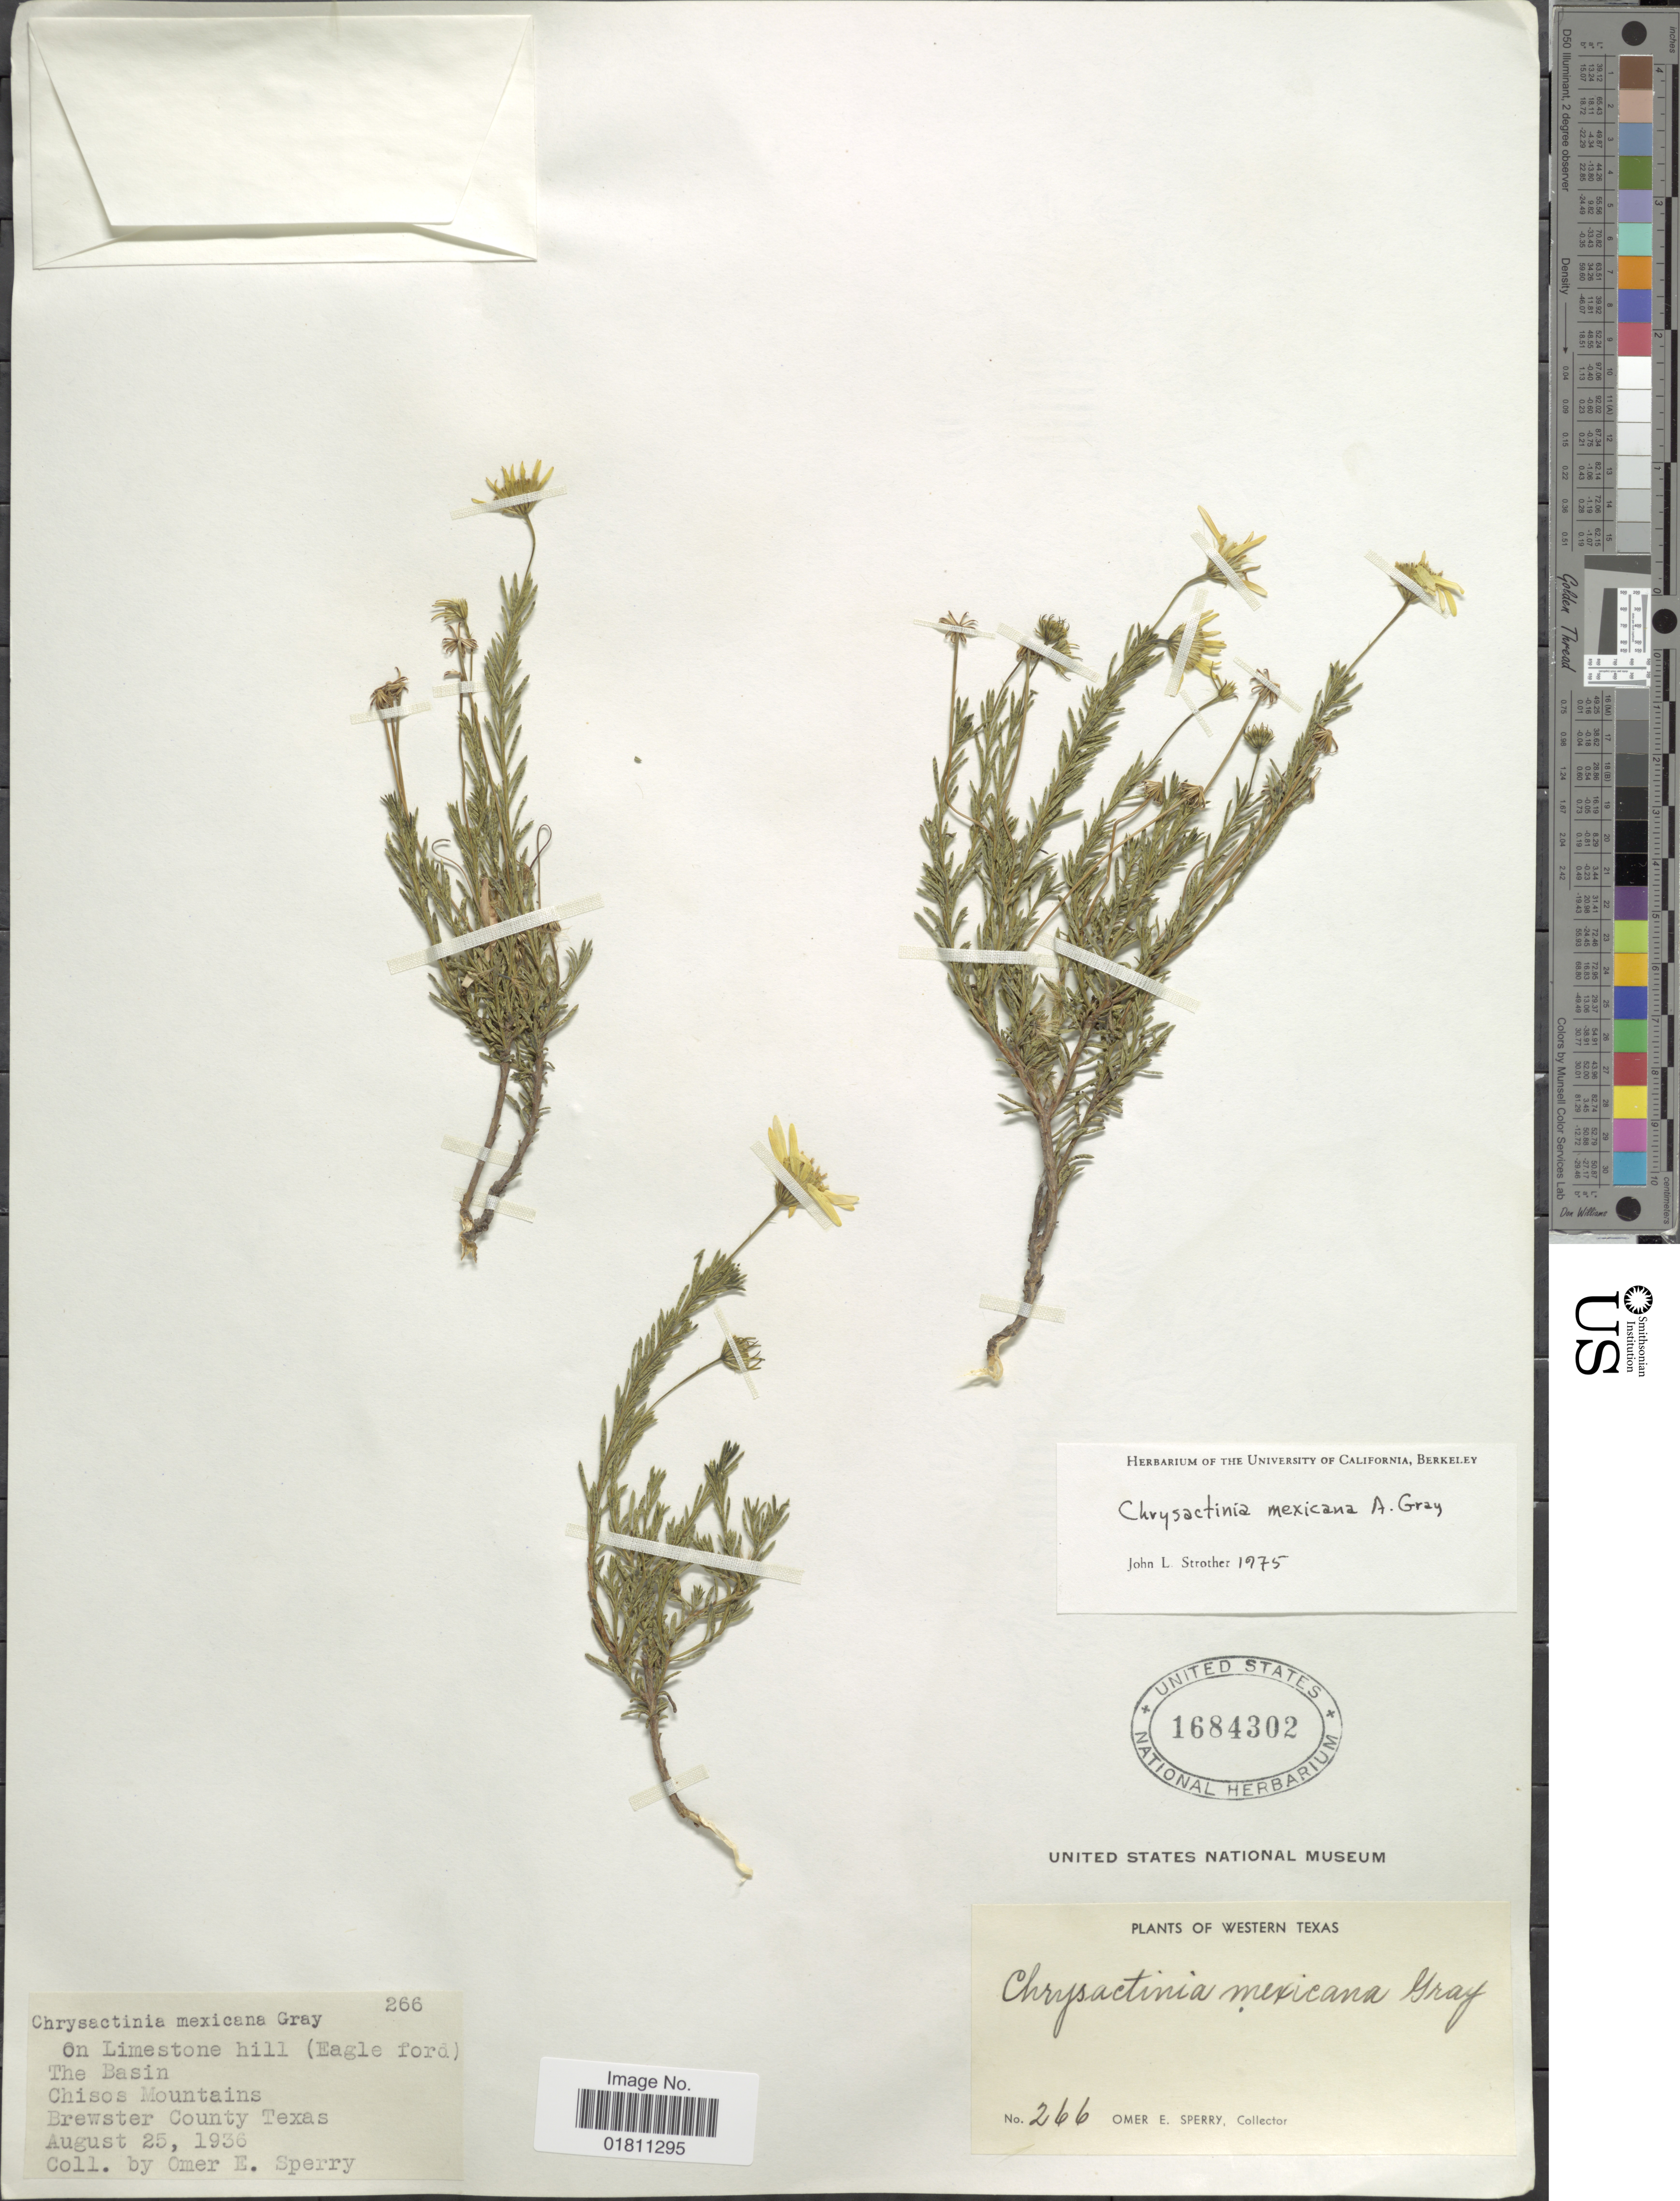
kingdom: Plantae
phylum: Tracheophyta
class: Magnoliopsida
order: Asterales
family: Asteraceae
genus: Chrysactinia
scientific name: Chrysactinia mexicana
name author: A. Gray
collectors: O. E. Sperry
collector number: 266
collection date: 1936-08-25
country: United States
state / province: Texas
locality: The Basin. Chisos Mountains, Brewster County. Western Texas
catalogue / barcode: US 1684302